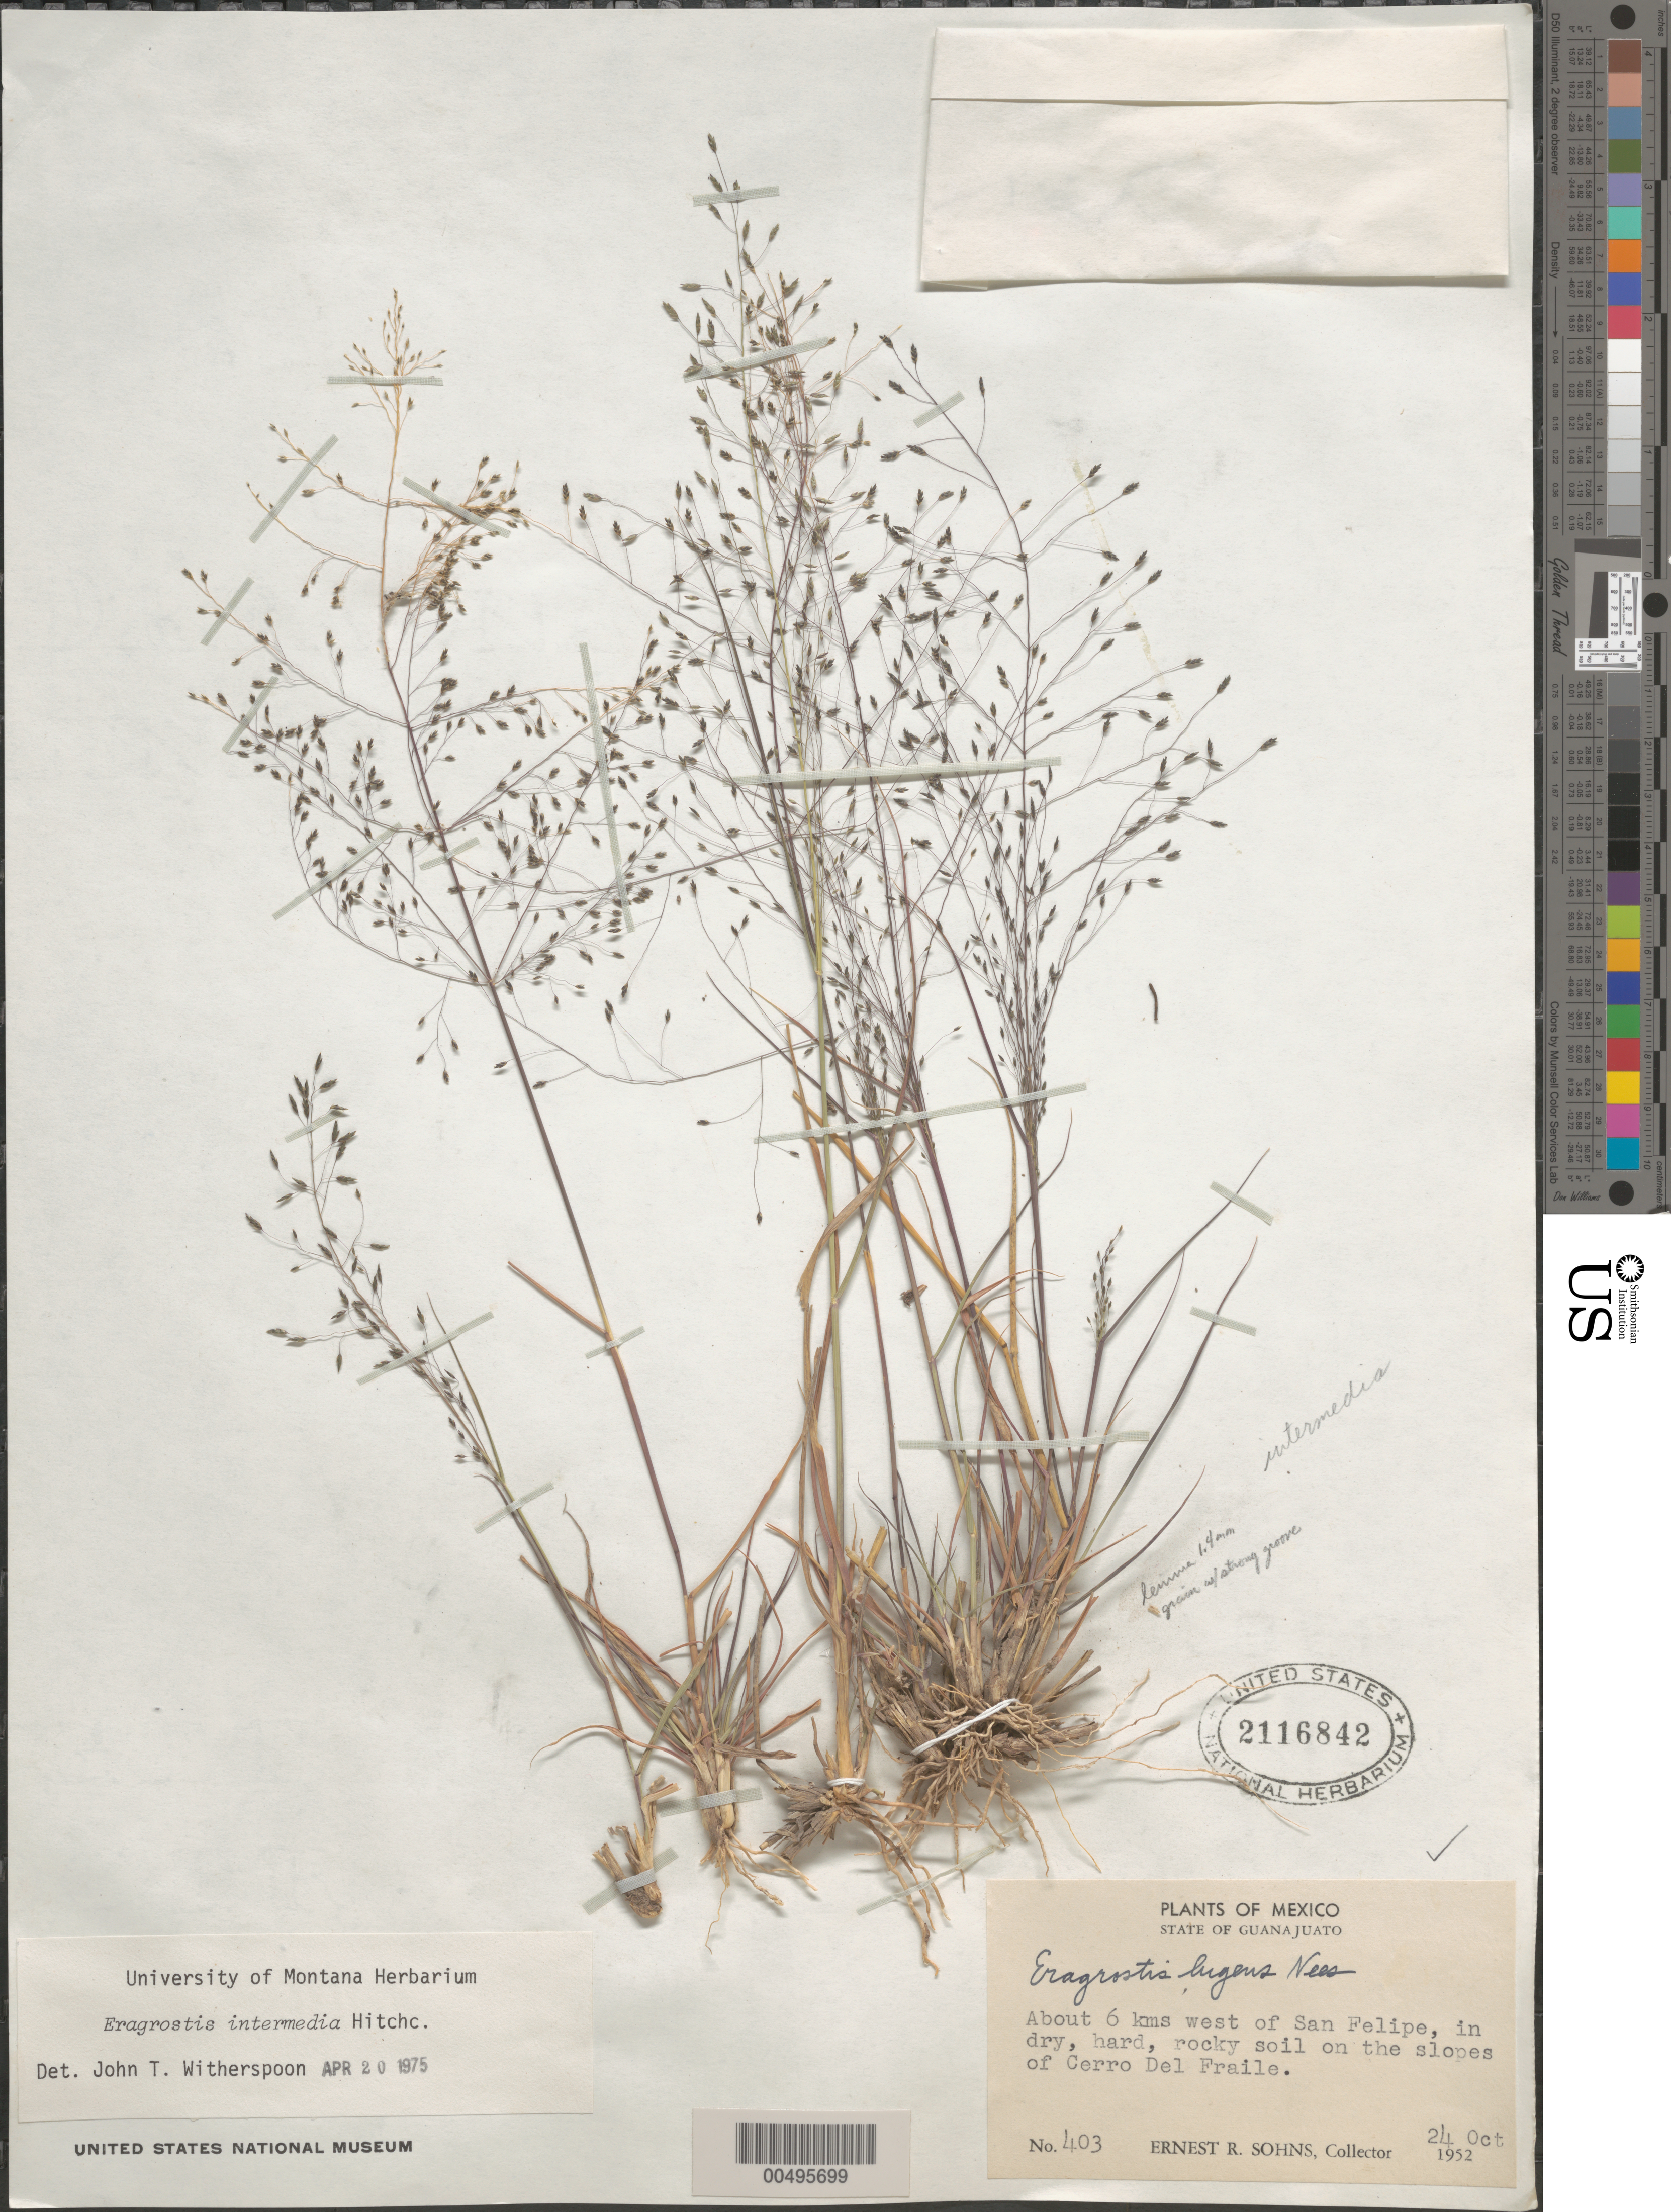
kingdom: Plantae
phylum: Tracheophyta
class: Liliopsida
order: Poales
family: Poaceae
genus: Eragrostis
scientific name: Eragrostis intermedia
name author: Hitchc.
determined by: Witherspoon, John T.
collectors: E. R. Sohns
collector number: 403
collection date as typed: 24 Oct 1952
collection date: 1952-10-24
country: Mexico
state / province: Guanajuato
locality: About 6 km W of San Felipe, on the slopes of Cerro del Fraile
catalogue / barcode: US 2116842